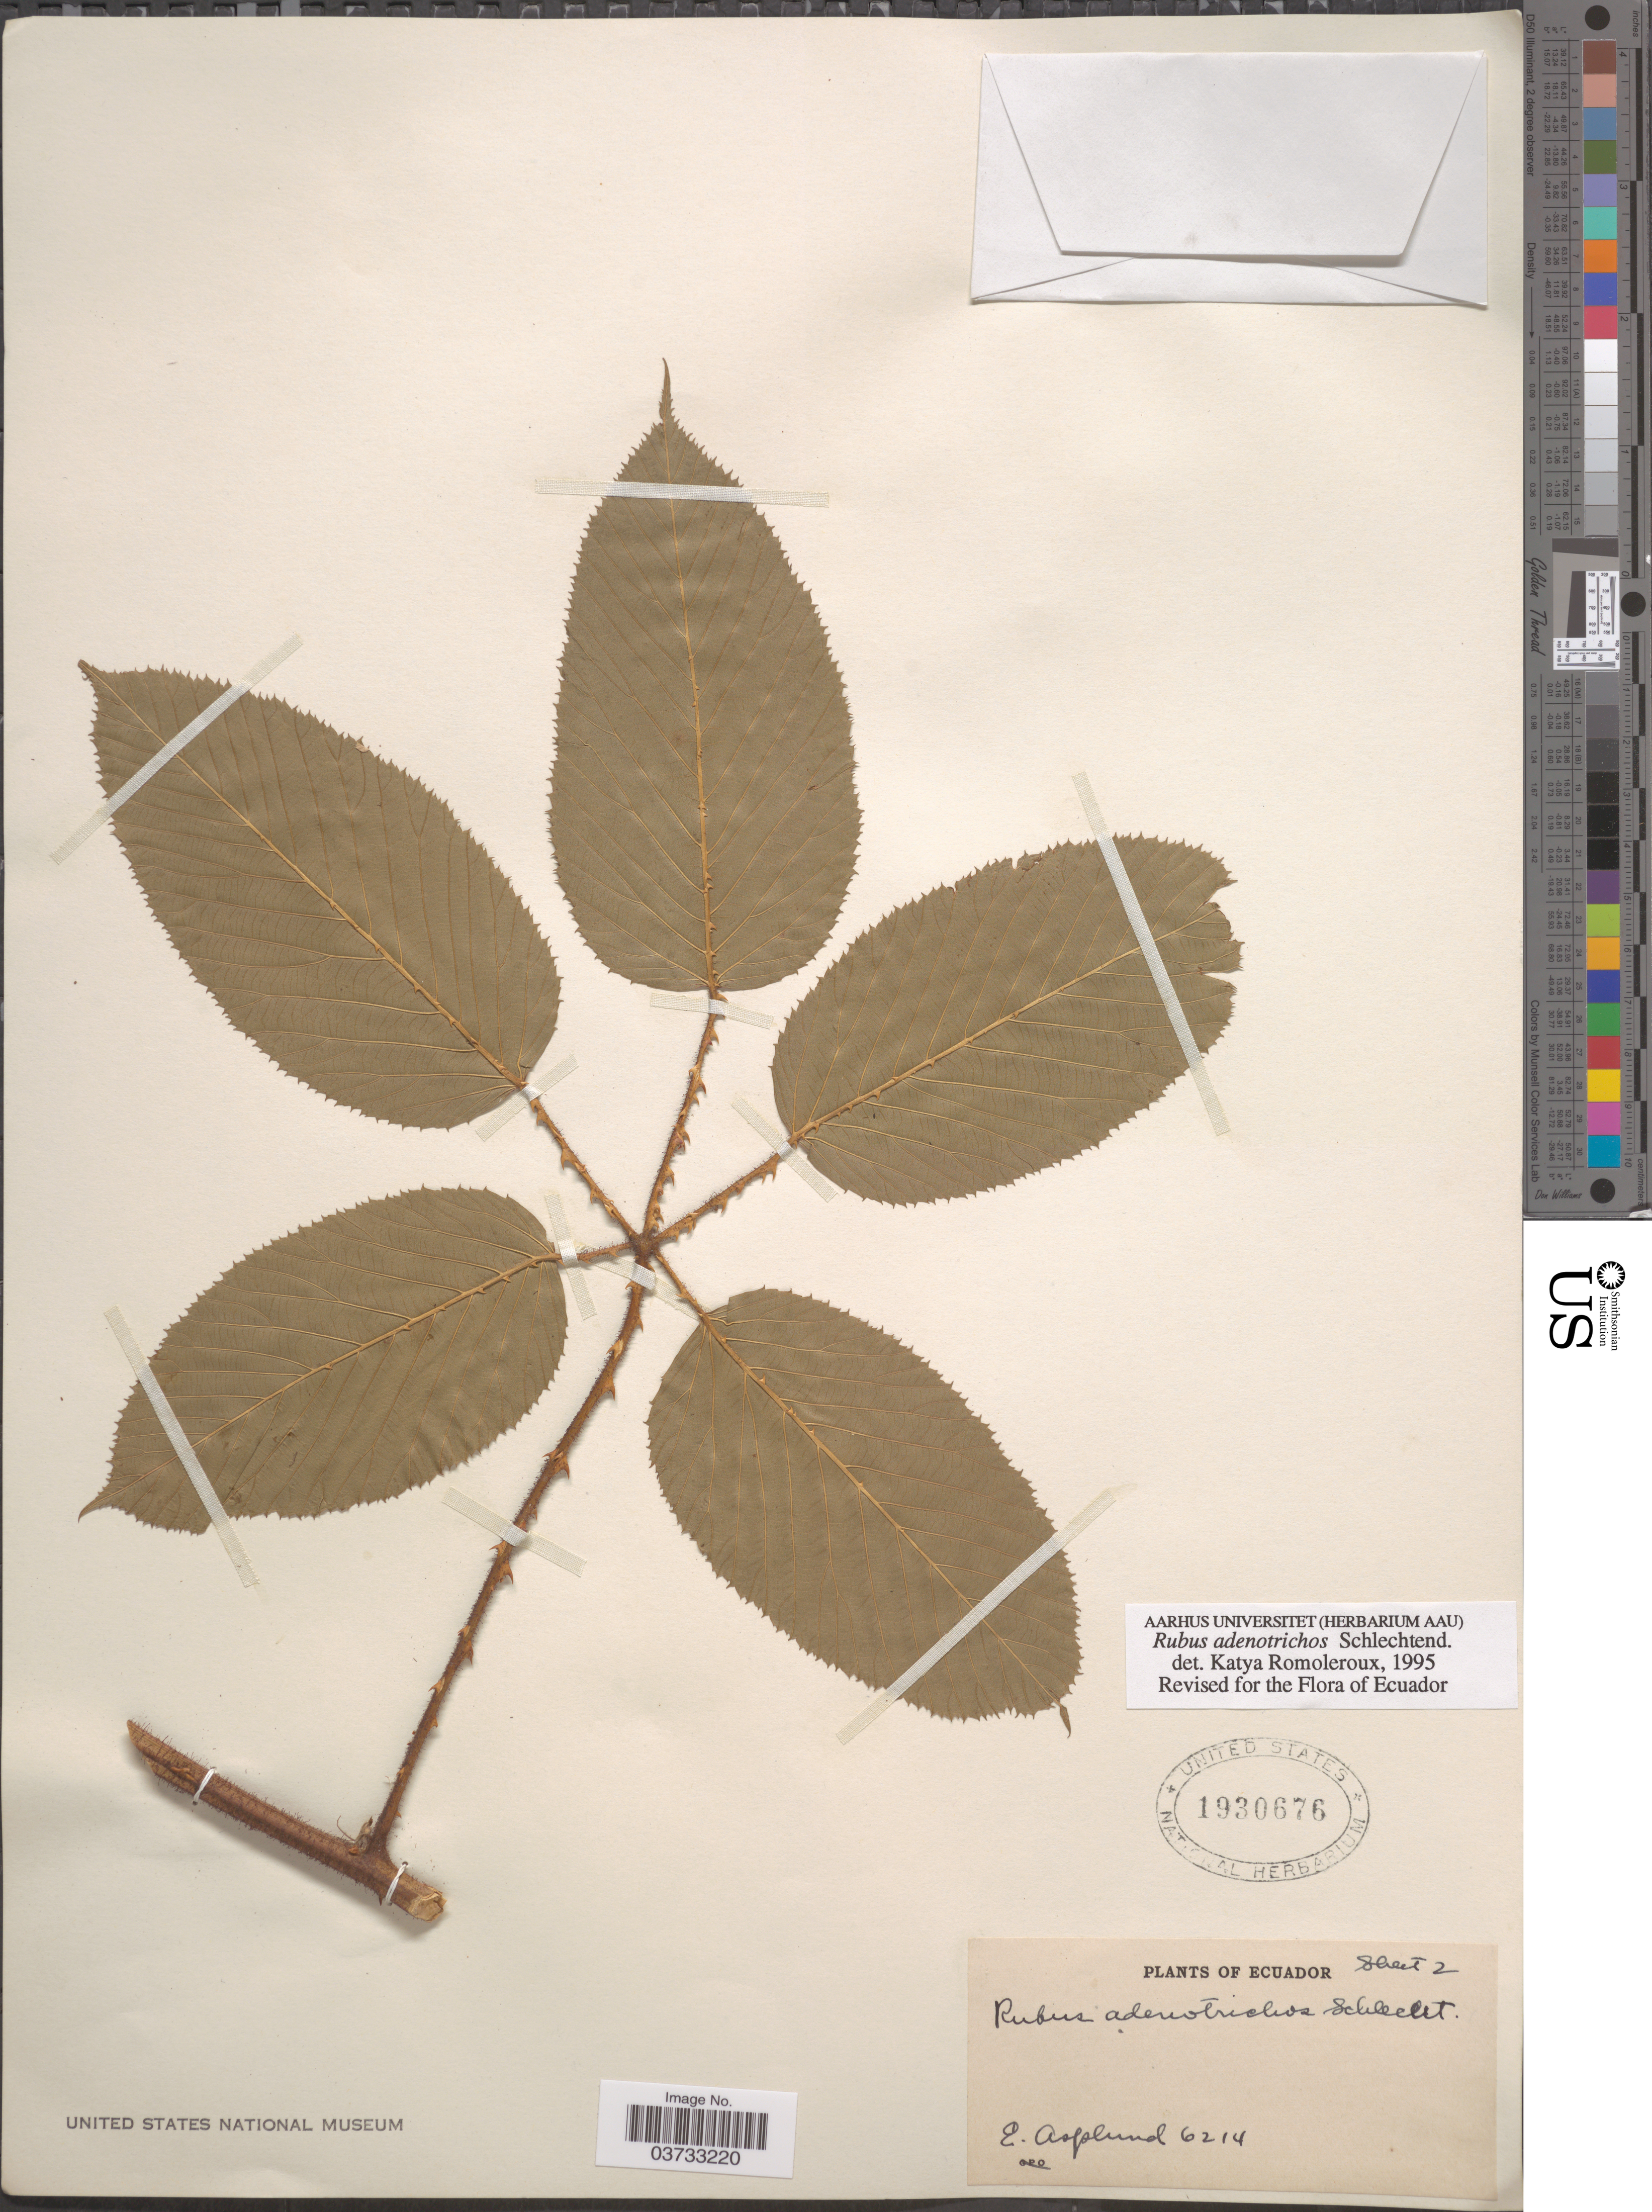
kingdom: Plantae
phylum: Tracheophyta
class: Magnoliopsida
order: Rosales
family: Rosaceae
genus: Rubus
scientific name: Rubus adenotrichos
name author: Schltdl.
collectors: E. Asplund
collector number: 6214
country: Ecuador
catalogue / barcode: US 1930676